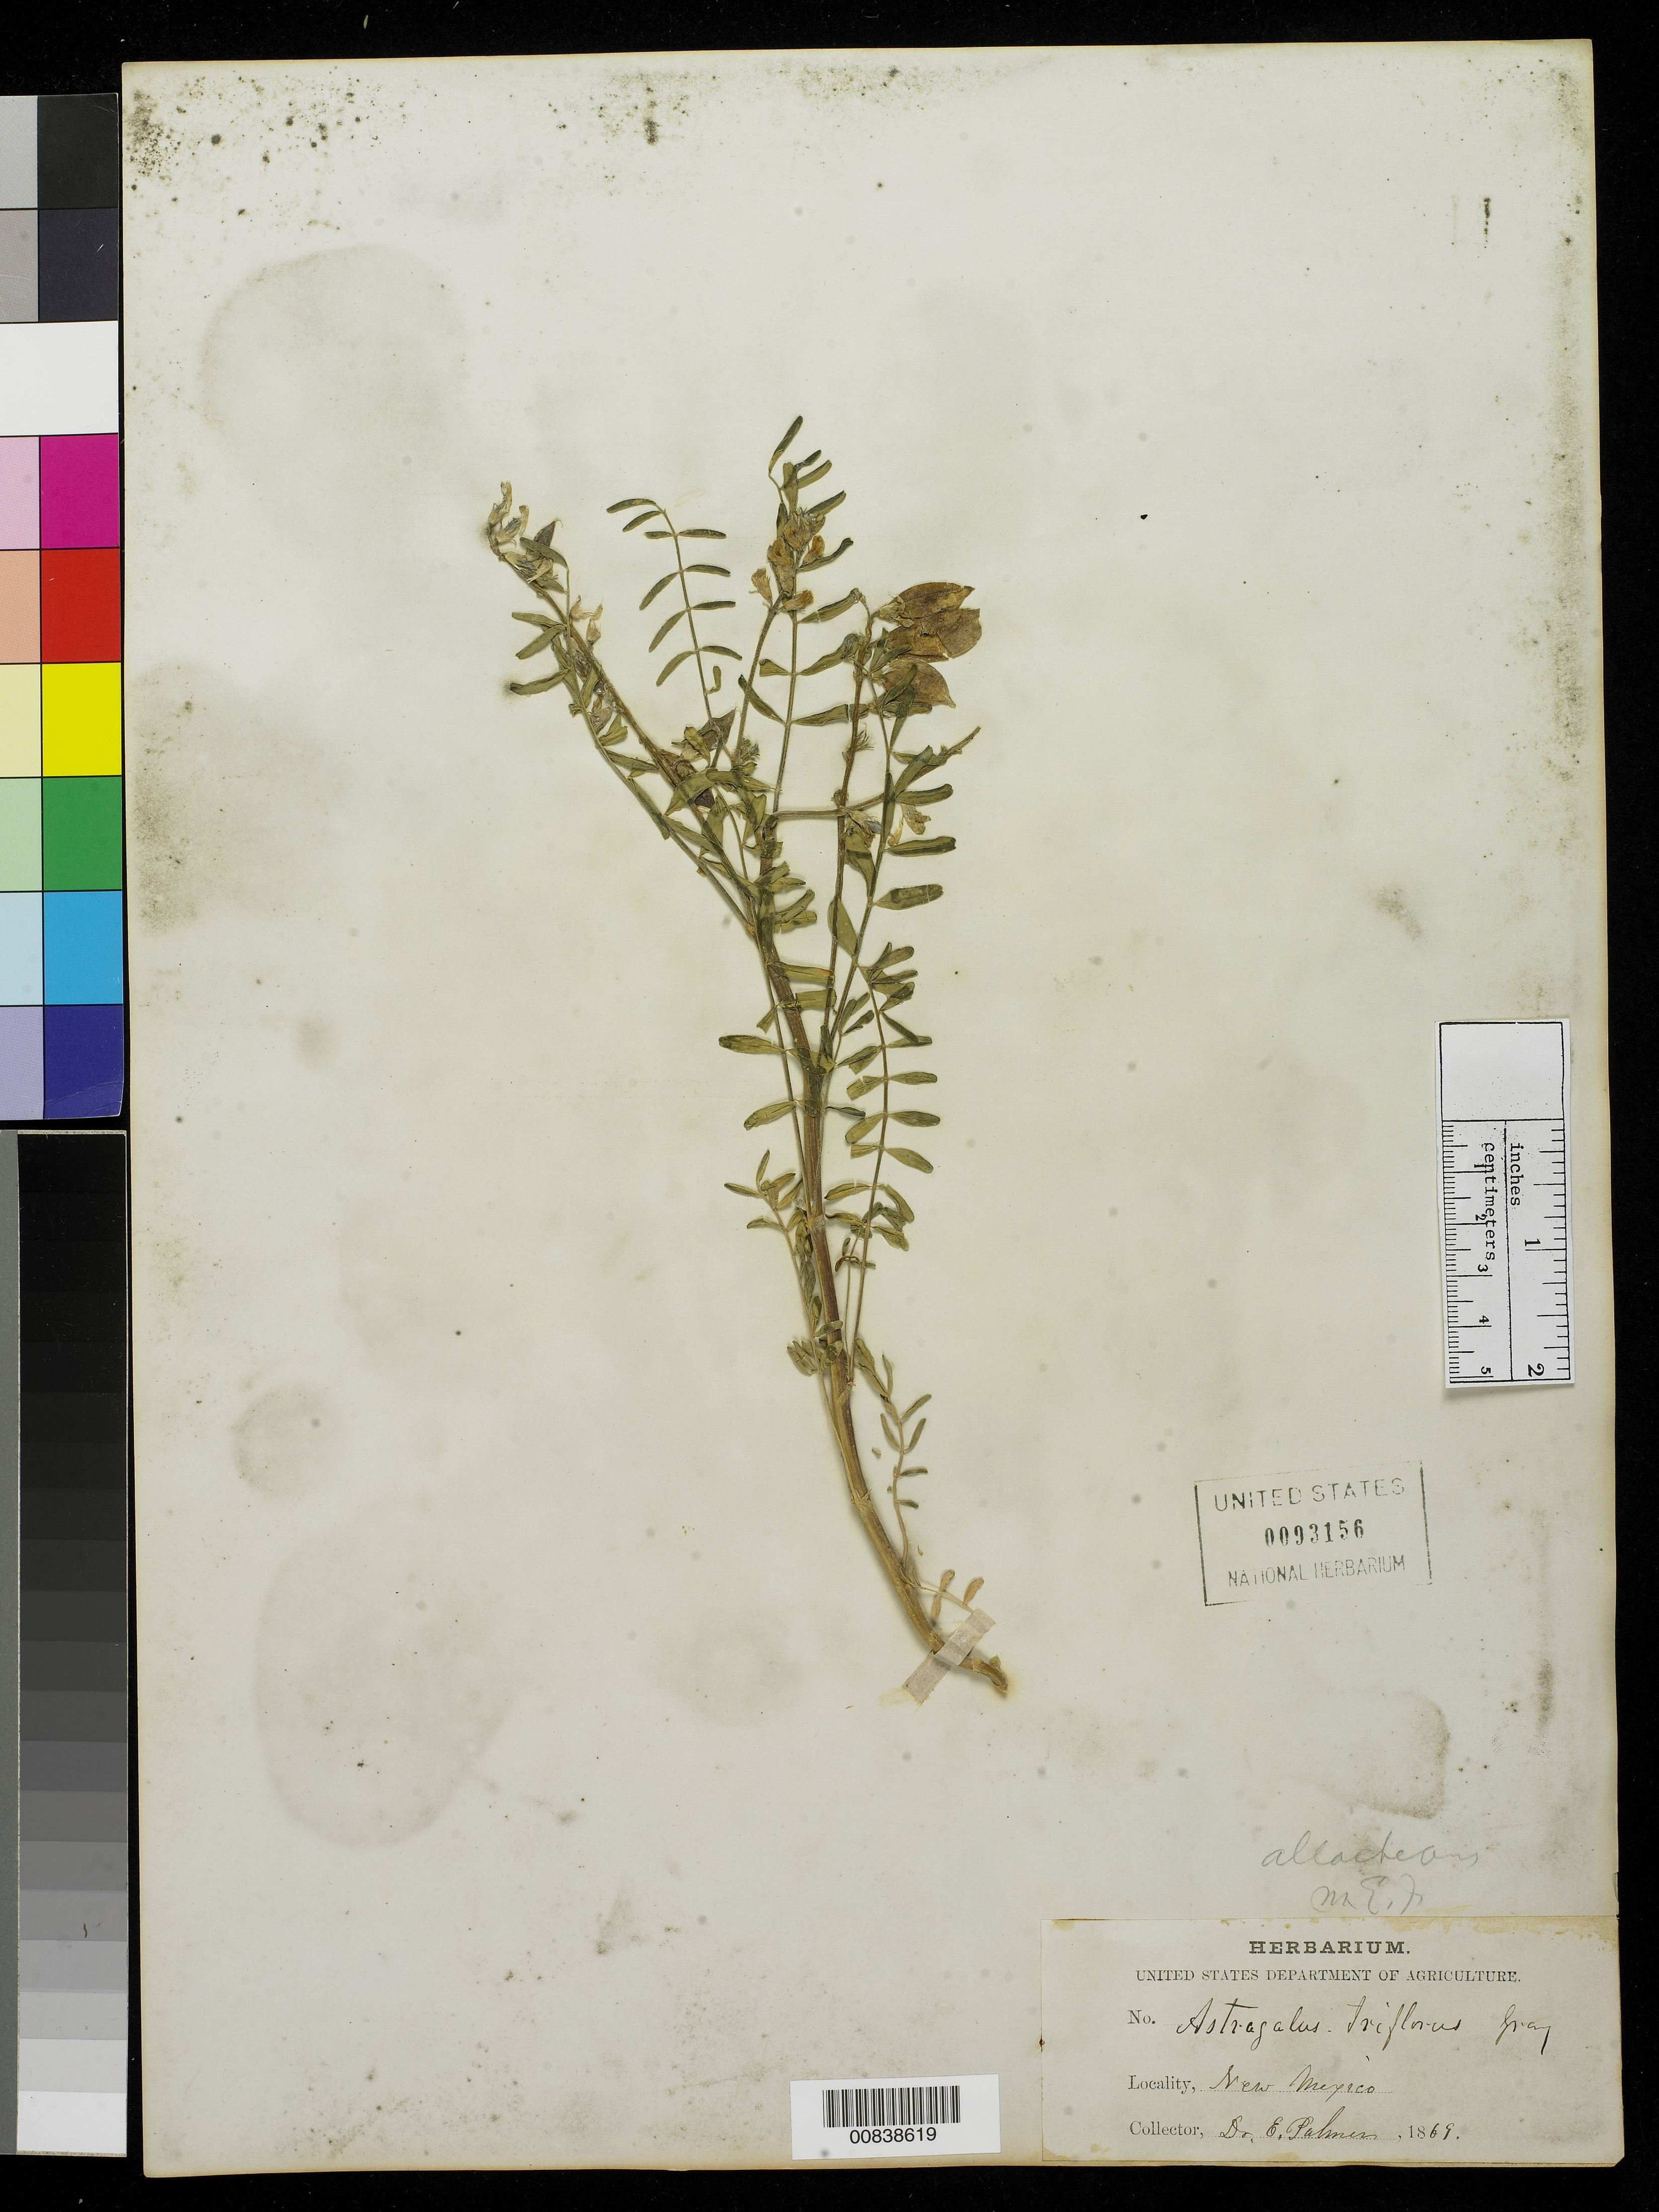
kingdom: Plantae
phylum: Tracheophyta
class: Magnoliopsida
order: Fabales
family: Fabaceae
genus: Astragalus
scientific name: Astragalus allochrous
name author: A. Gray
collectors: E. Palmer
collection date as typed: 1869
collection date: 1869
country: United States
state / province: New Mexico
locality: New Mexico.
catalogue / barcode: US 93156